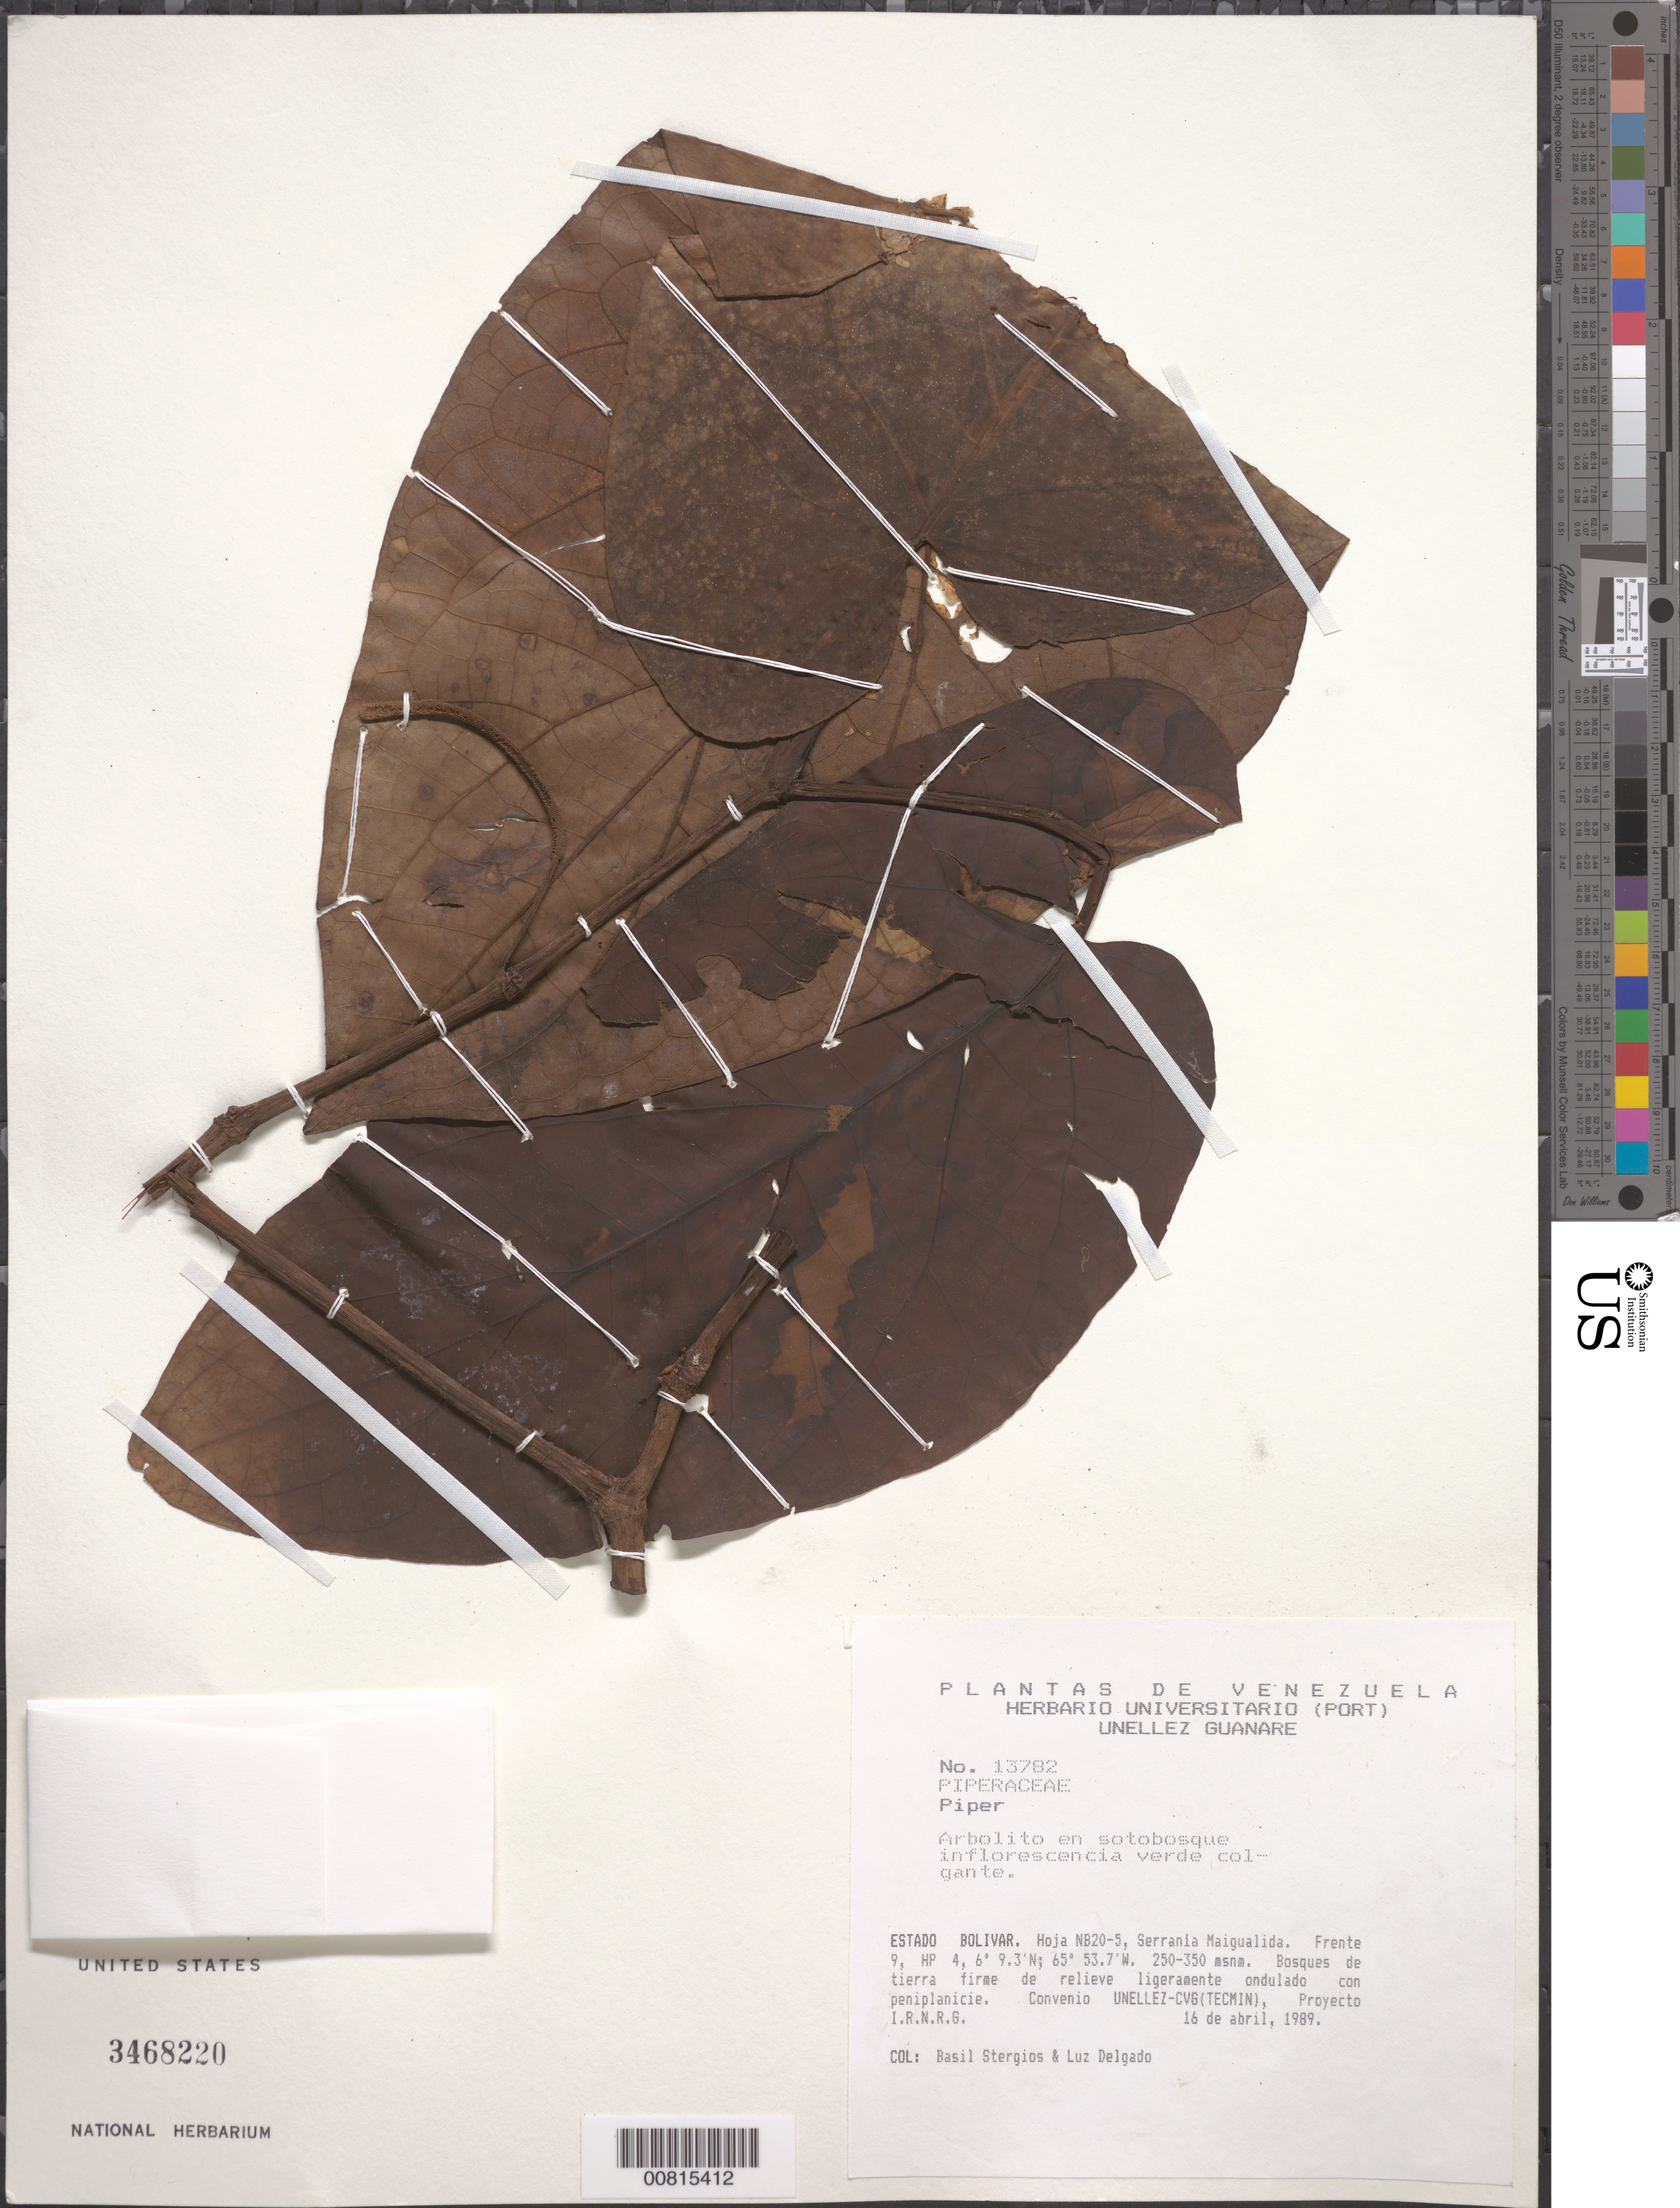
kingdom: Plantae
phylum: Tracheophyta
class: Magnoliopsida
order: Piperales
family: Piperaceae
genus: Piper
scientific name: Piper sp.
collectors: B. G. Stergios & L. Delgado V.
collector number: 13782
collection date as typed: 16-Apr-89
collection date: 1989-04-16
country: Venezuela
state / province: Bolívar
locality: Serrania Maigualida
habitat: Bosque de tierra firme de relieve ligeramente ondulado con peniplanicie; en sotobosque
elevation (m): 250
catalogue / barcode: US 3468220